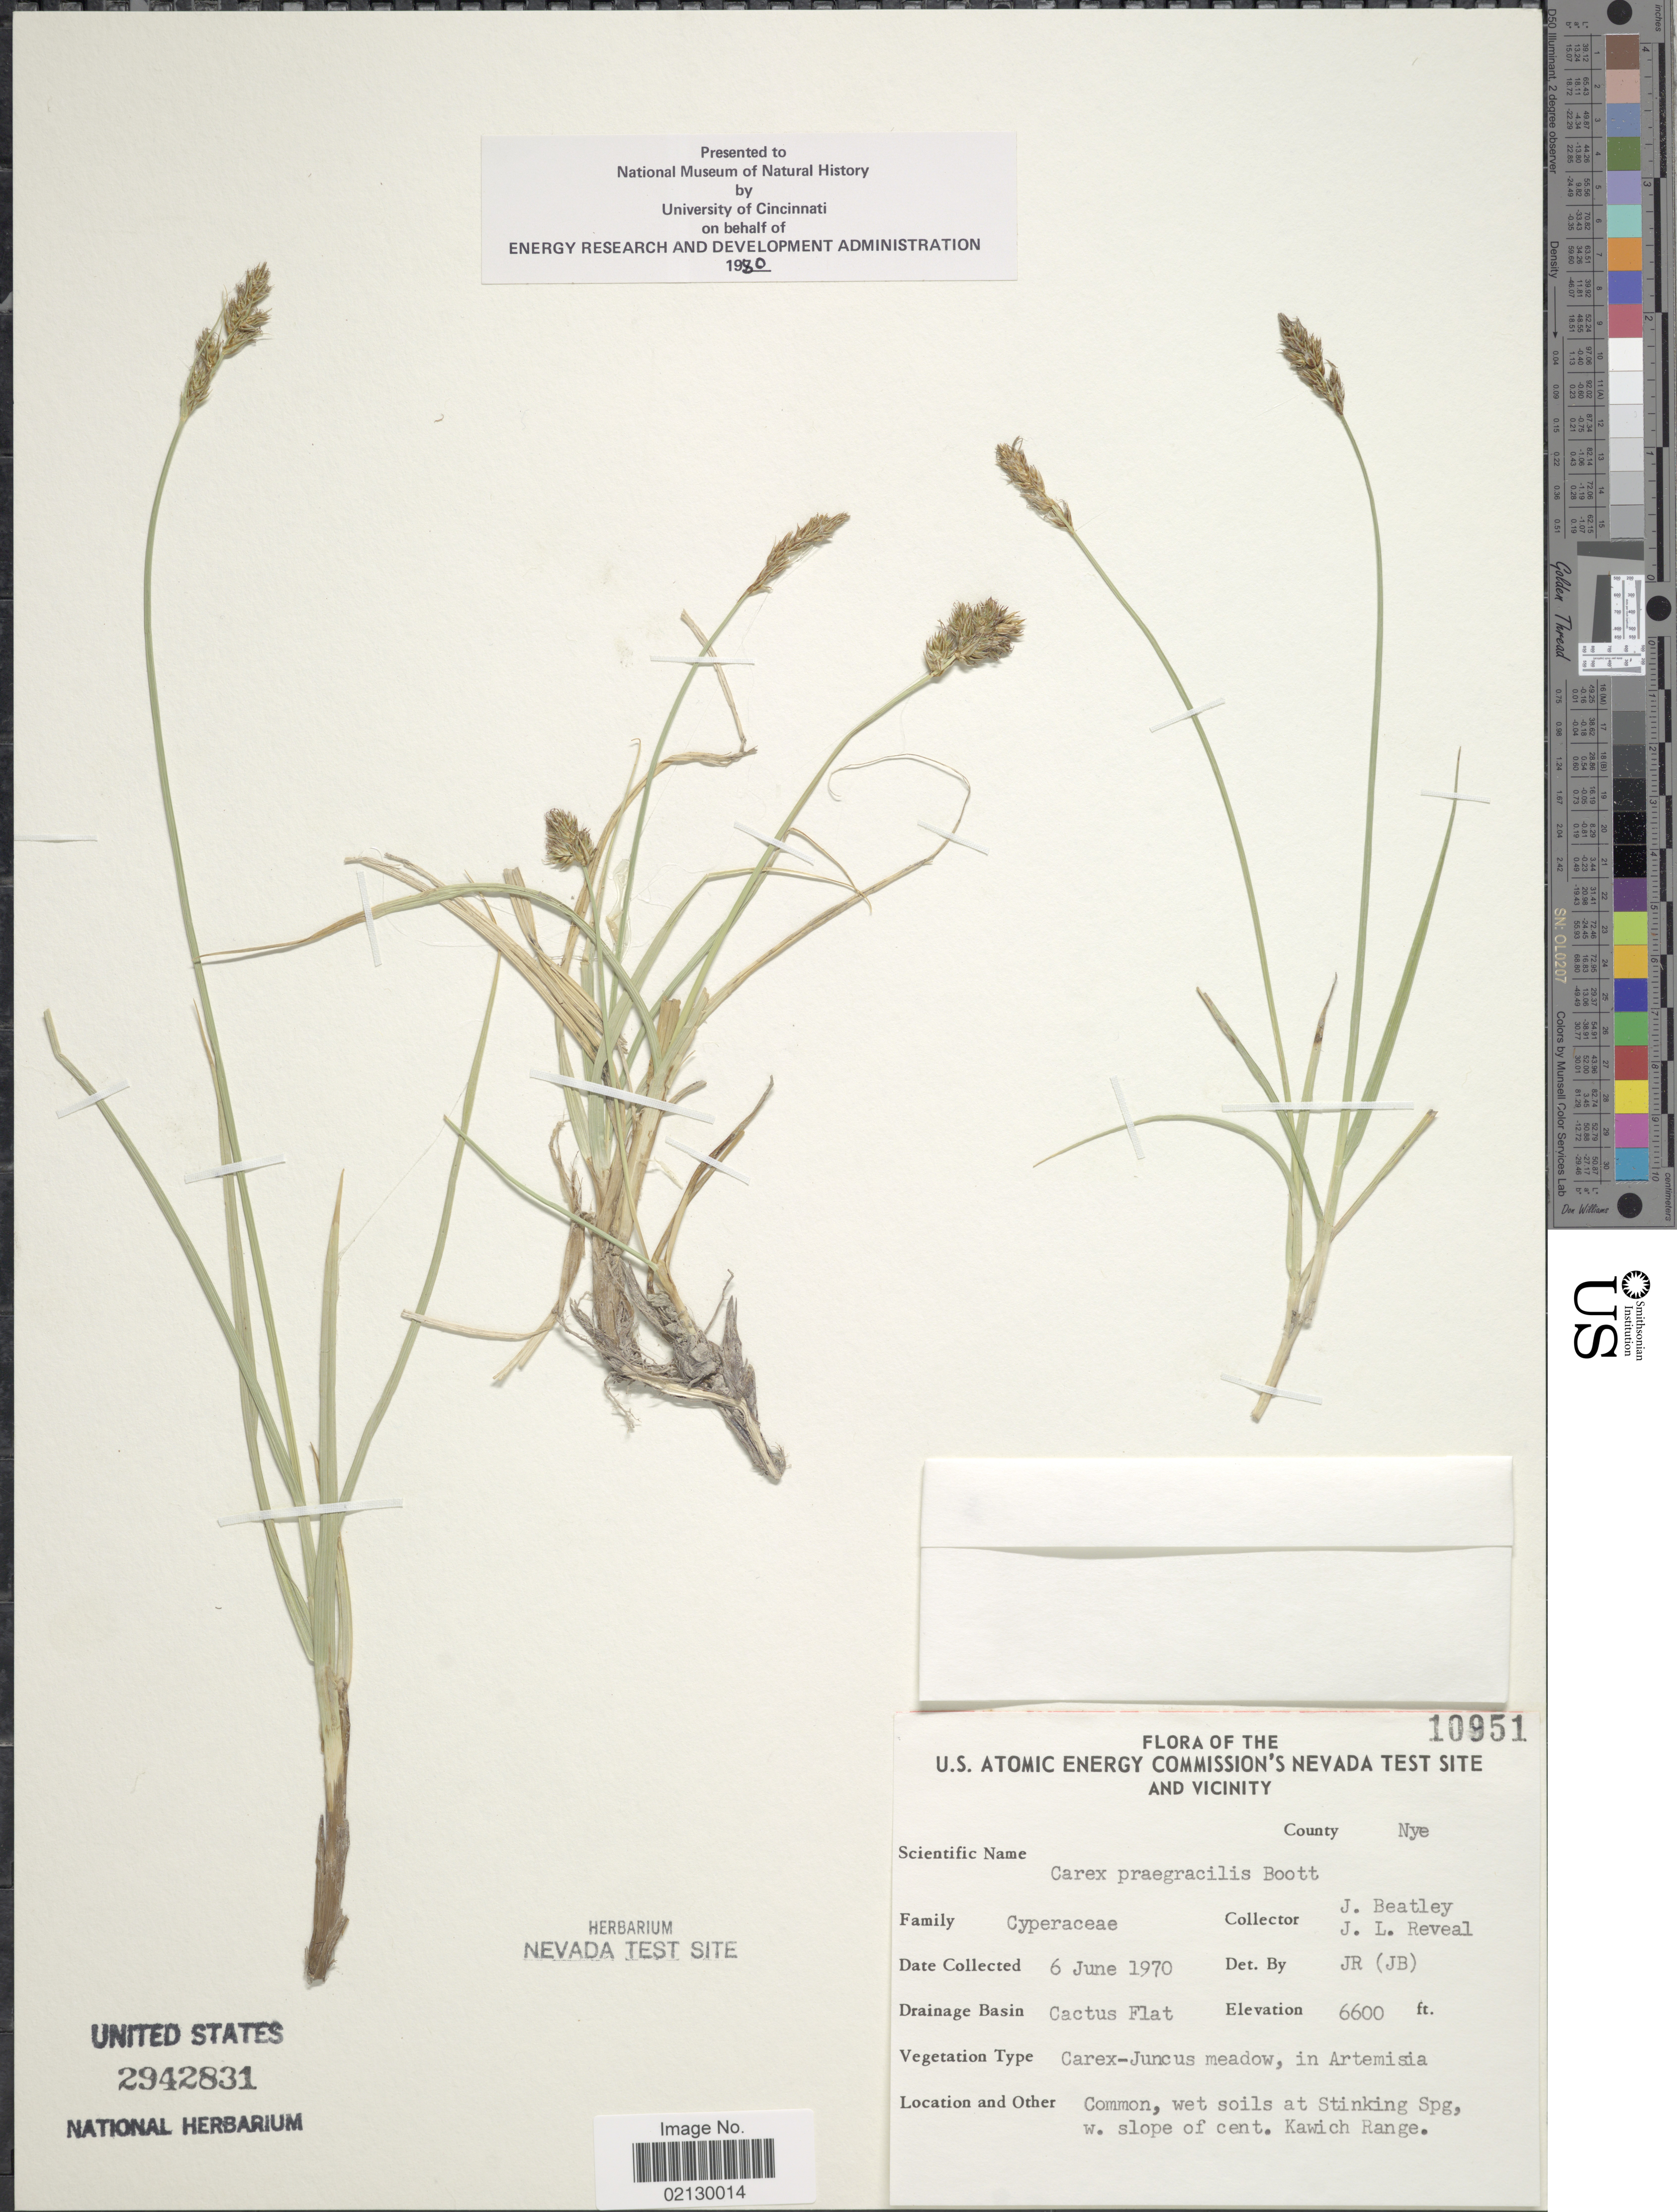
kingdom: Plantae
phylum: Tracheophyta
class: Liliopsida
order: Poales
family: Cyperaceae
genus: Carex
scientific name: Carex praegracilis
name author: W. Boott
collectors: J. C. Beatley & J. L. Reveal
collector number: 10951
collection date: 1970-06-06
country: United States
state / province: Nevada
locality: U. S. Atomic Energy Commission's Nevada Test Site and Vicinity, County nye. wet soils at Stinking Spg, w. slope of cent. Kawich Range, Cactus Flat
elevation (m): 2012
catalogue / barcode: US 2942831